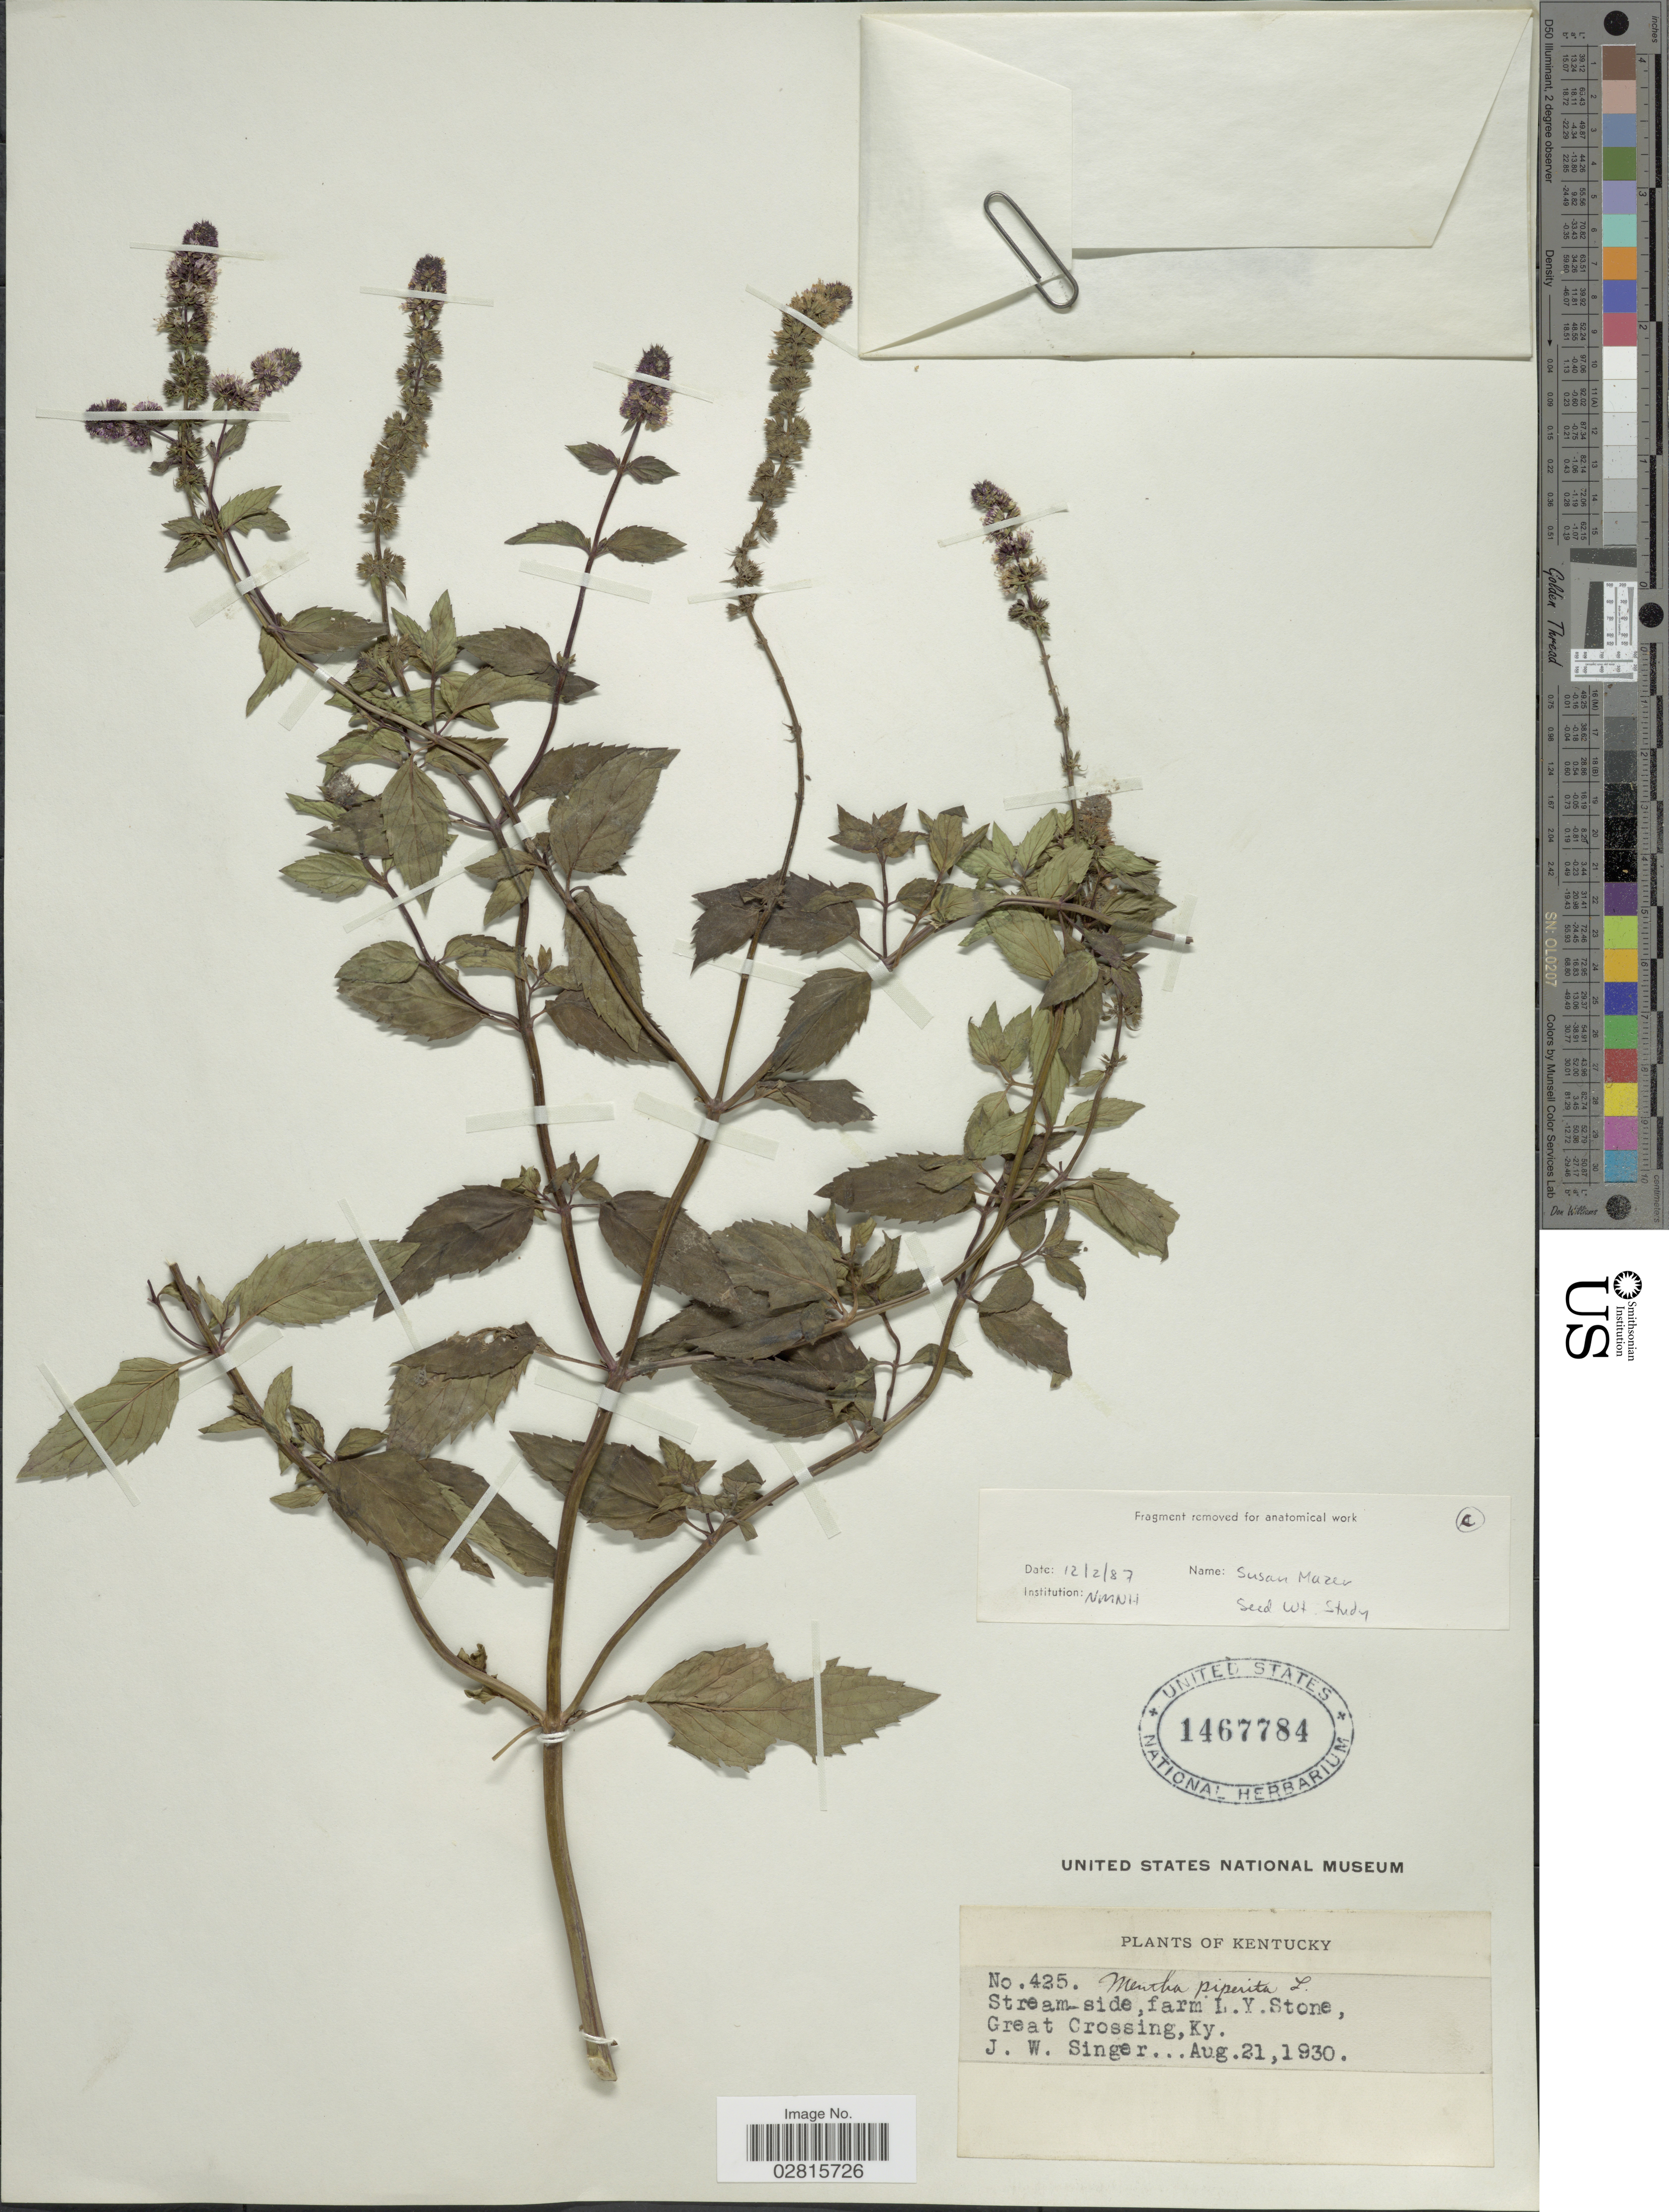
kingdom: Plantae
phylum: Tracheophyta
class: Magnoliopsida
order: Lamiales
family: Lamiaceae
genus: Mentha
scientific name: Mentha x piperita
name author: L.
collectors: J. EW. Singer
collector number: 425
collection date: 1930-08-21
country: United States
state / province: Kentucky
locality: Farm L. Y. Stone, Great Crossing, Ky.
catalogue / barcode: US 1467784